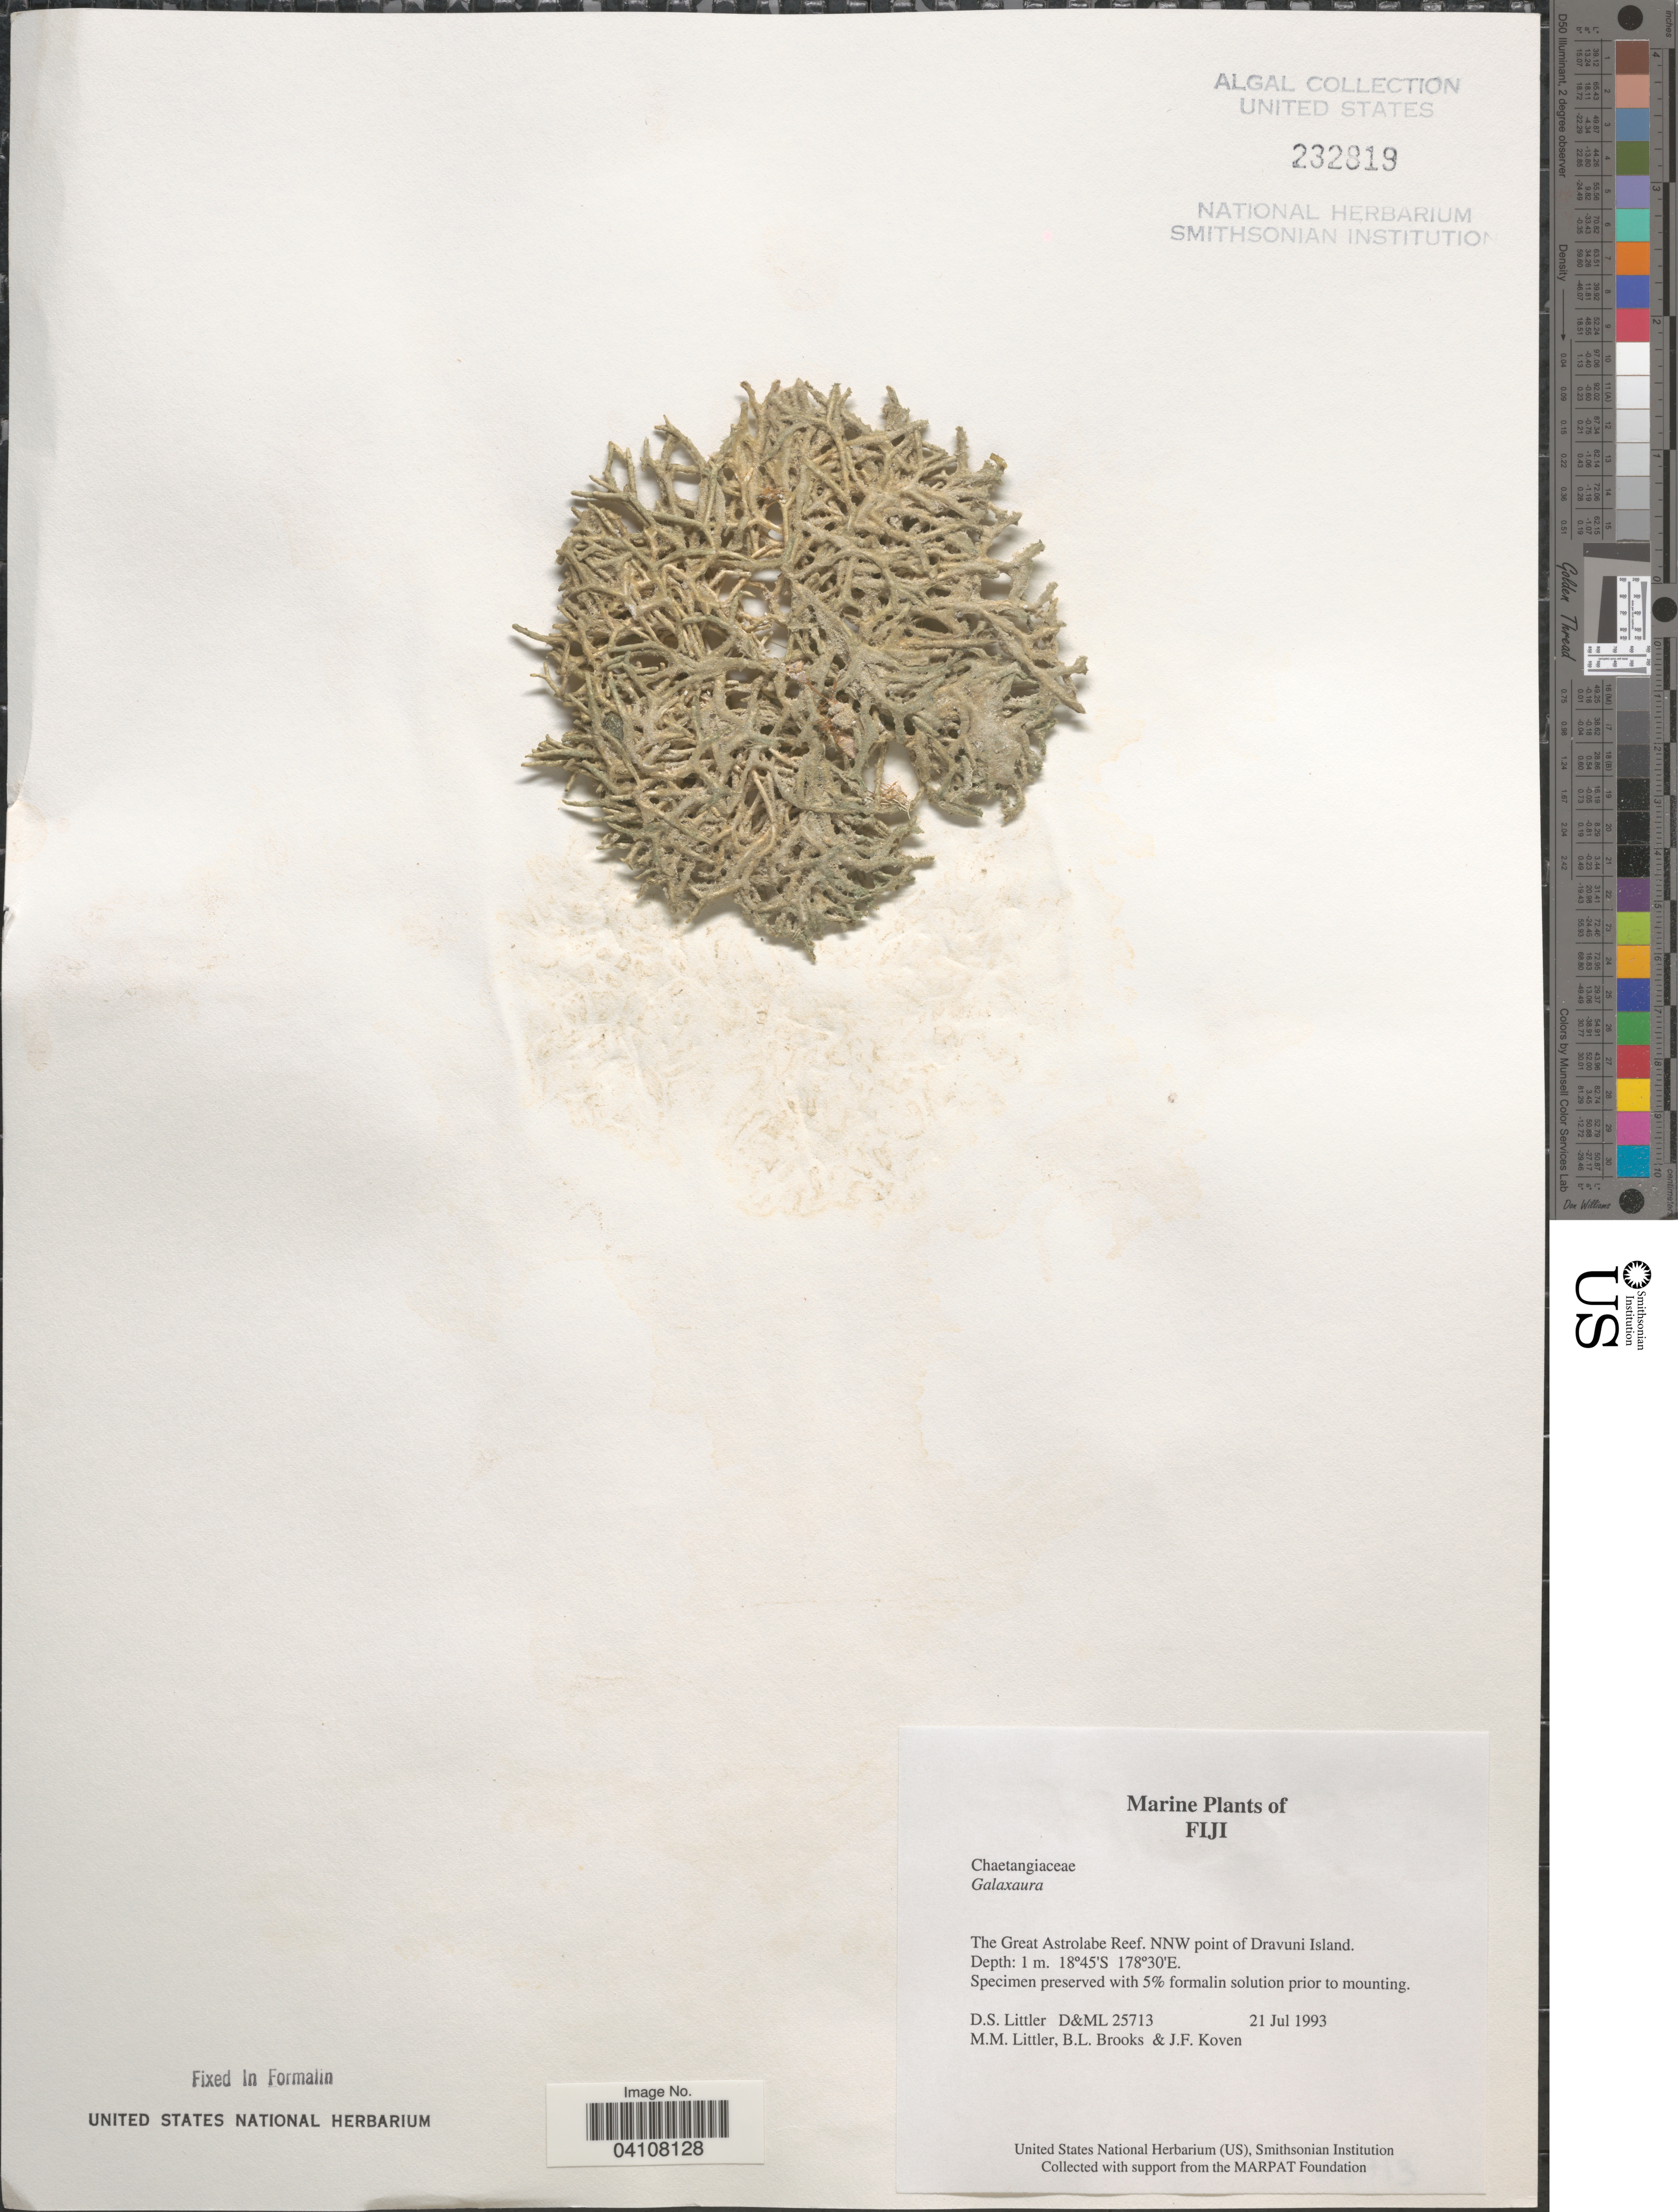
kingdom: Plantae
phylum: Rhodophyta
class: Florideophyceae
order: Nemaliales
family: Galaxauraceae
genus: Galaxaura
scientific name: Galaxaura sp.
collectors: D. S. Littler, B. Brooks & J. Koven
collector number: D&ML25713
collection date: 1993-07-21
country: Fiji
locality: The Great Astrolabe Reef. NNW point of Dravuni Island.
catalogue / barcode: US 232819